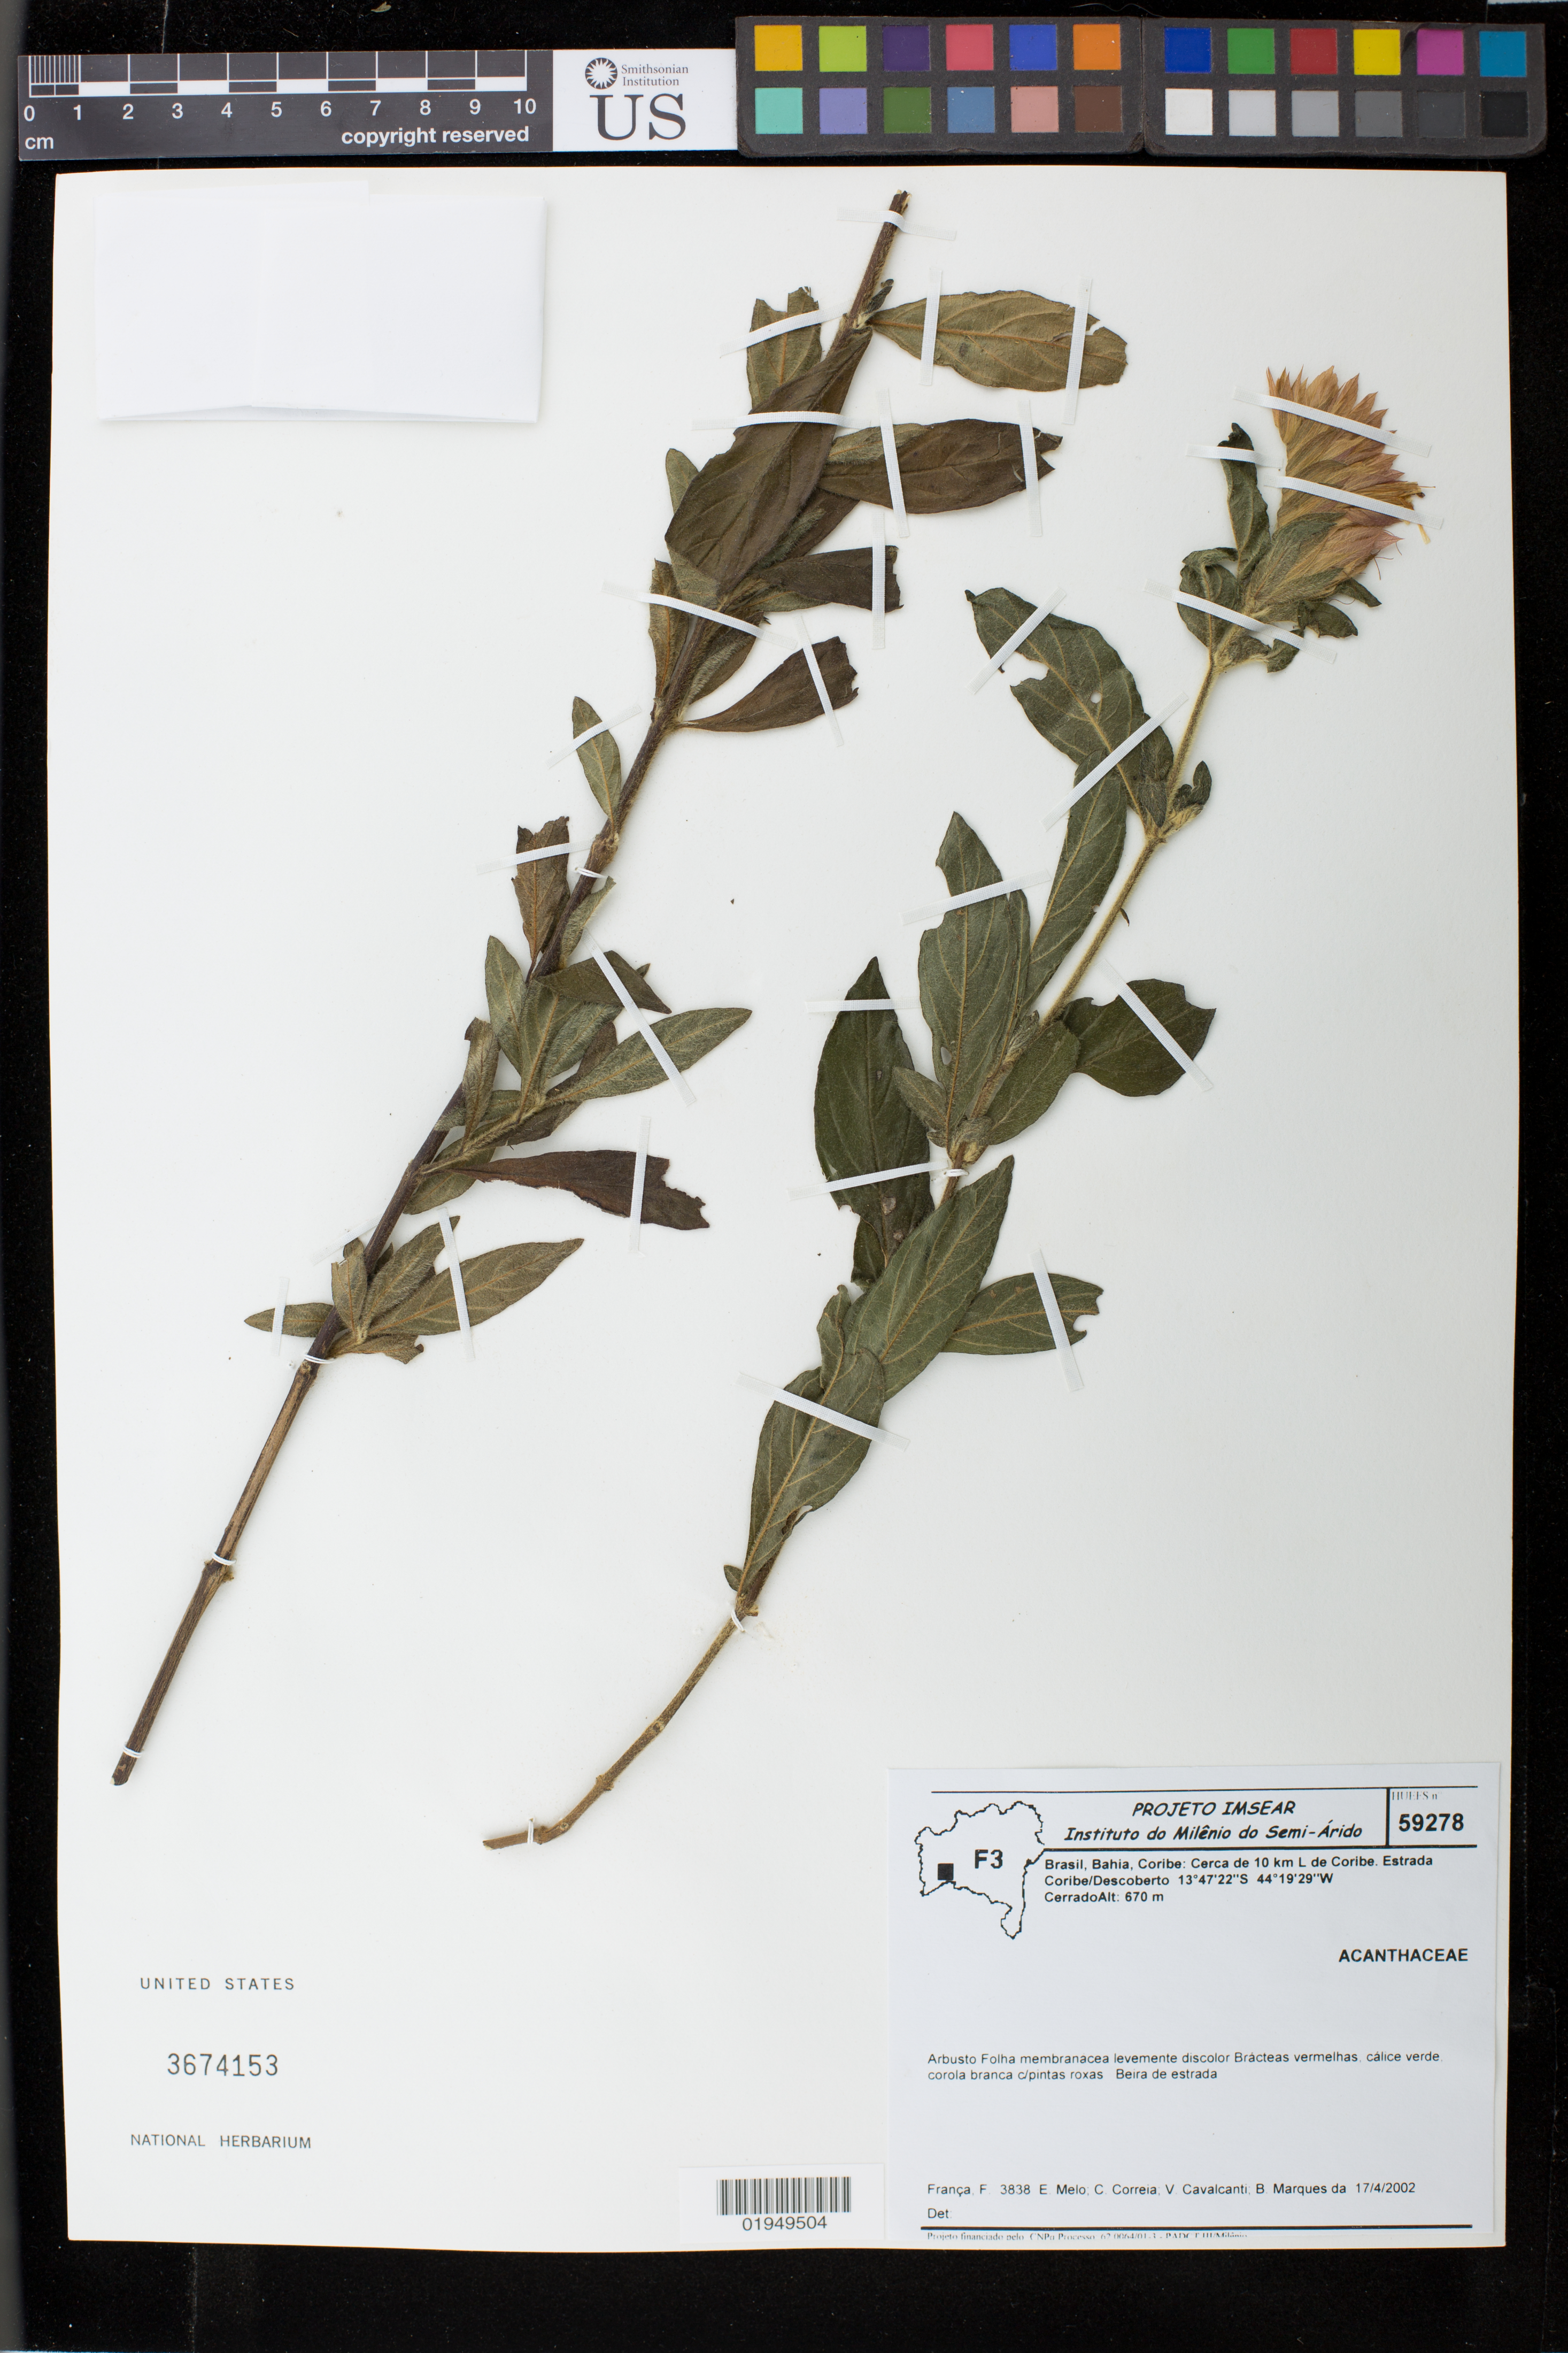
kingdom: Plantae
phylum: Tracheophyta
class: Magnoliopsida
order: Lamiales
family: Acanthaceae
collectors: F. França, E. Melo, C. Correia, V. Cavalcanti & B. da Silva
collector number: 3838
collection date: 2002-04-17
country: Brazil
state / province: Bahia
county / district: Coribe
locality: Cerca de 10 km L de Coribe. Estrada Coribe/Descoberto.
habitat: Beira de estrada. Cerrado.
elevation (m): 670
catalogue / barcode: US 3674153